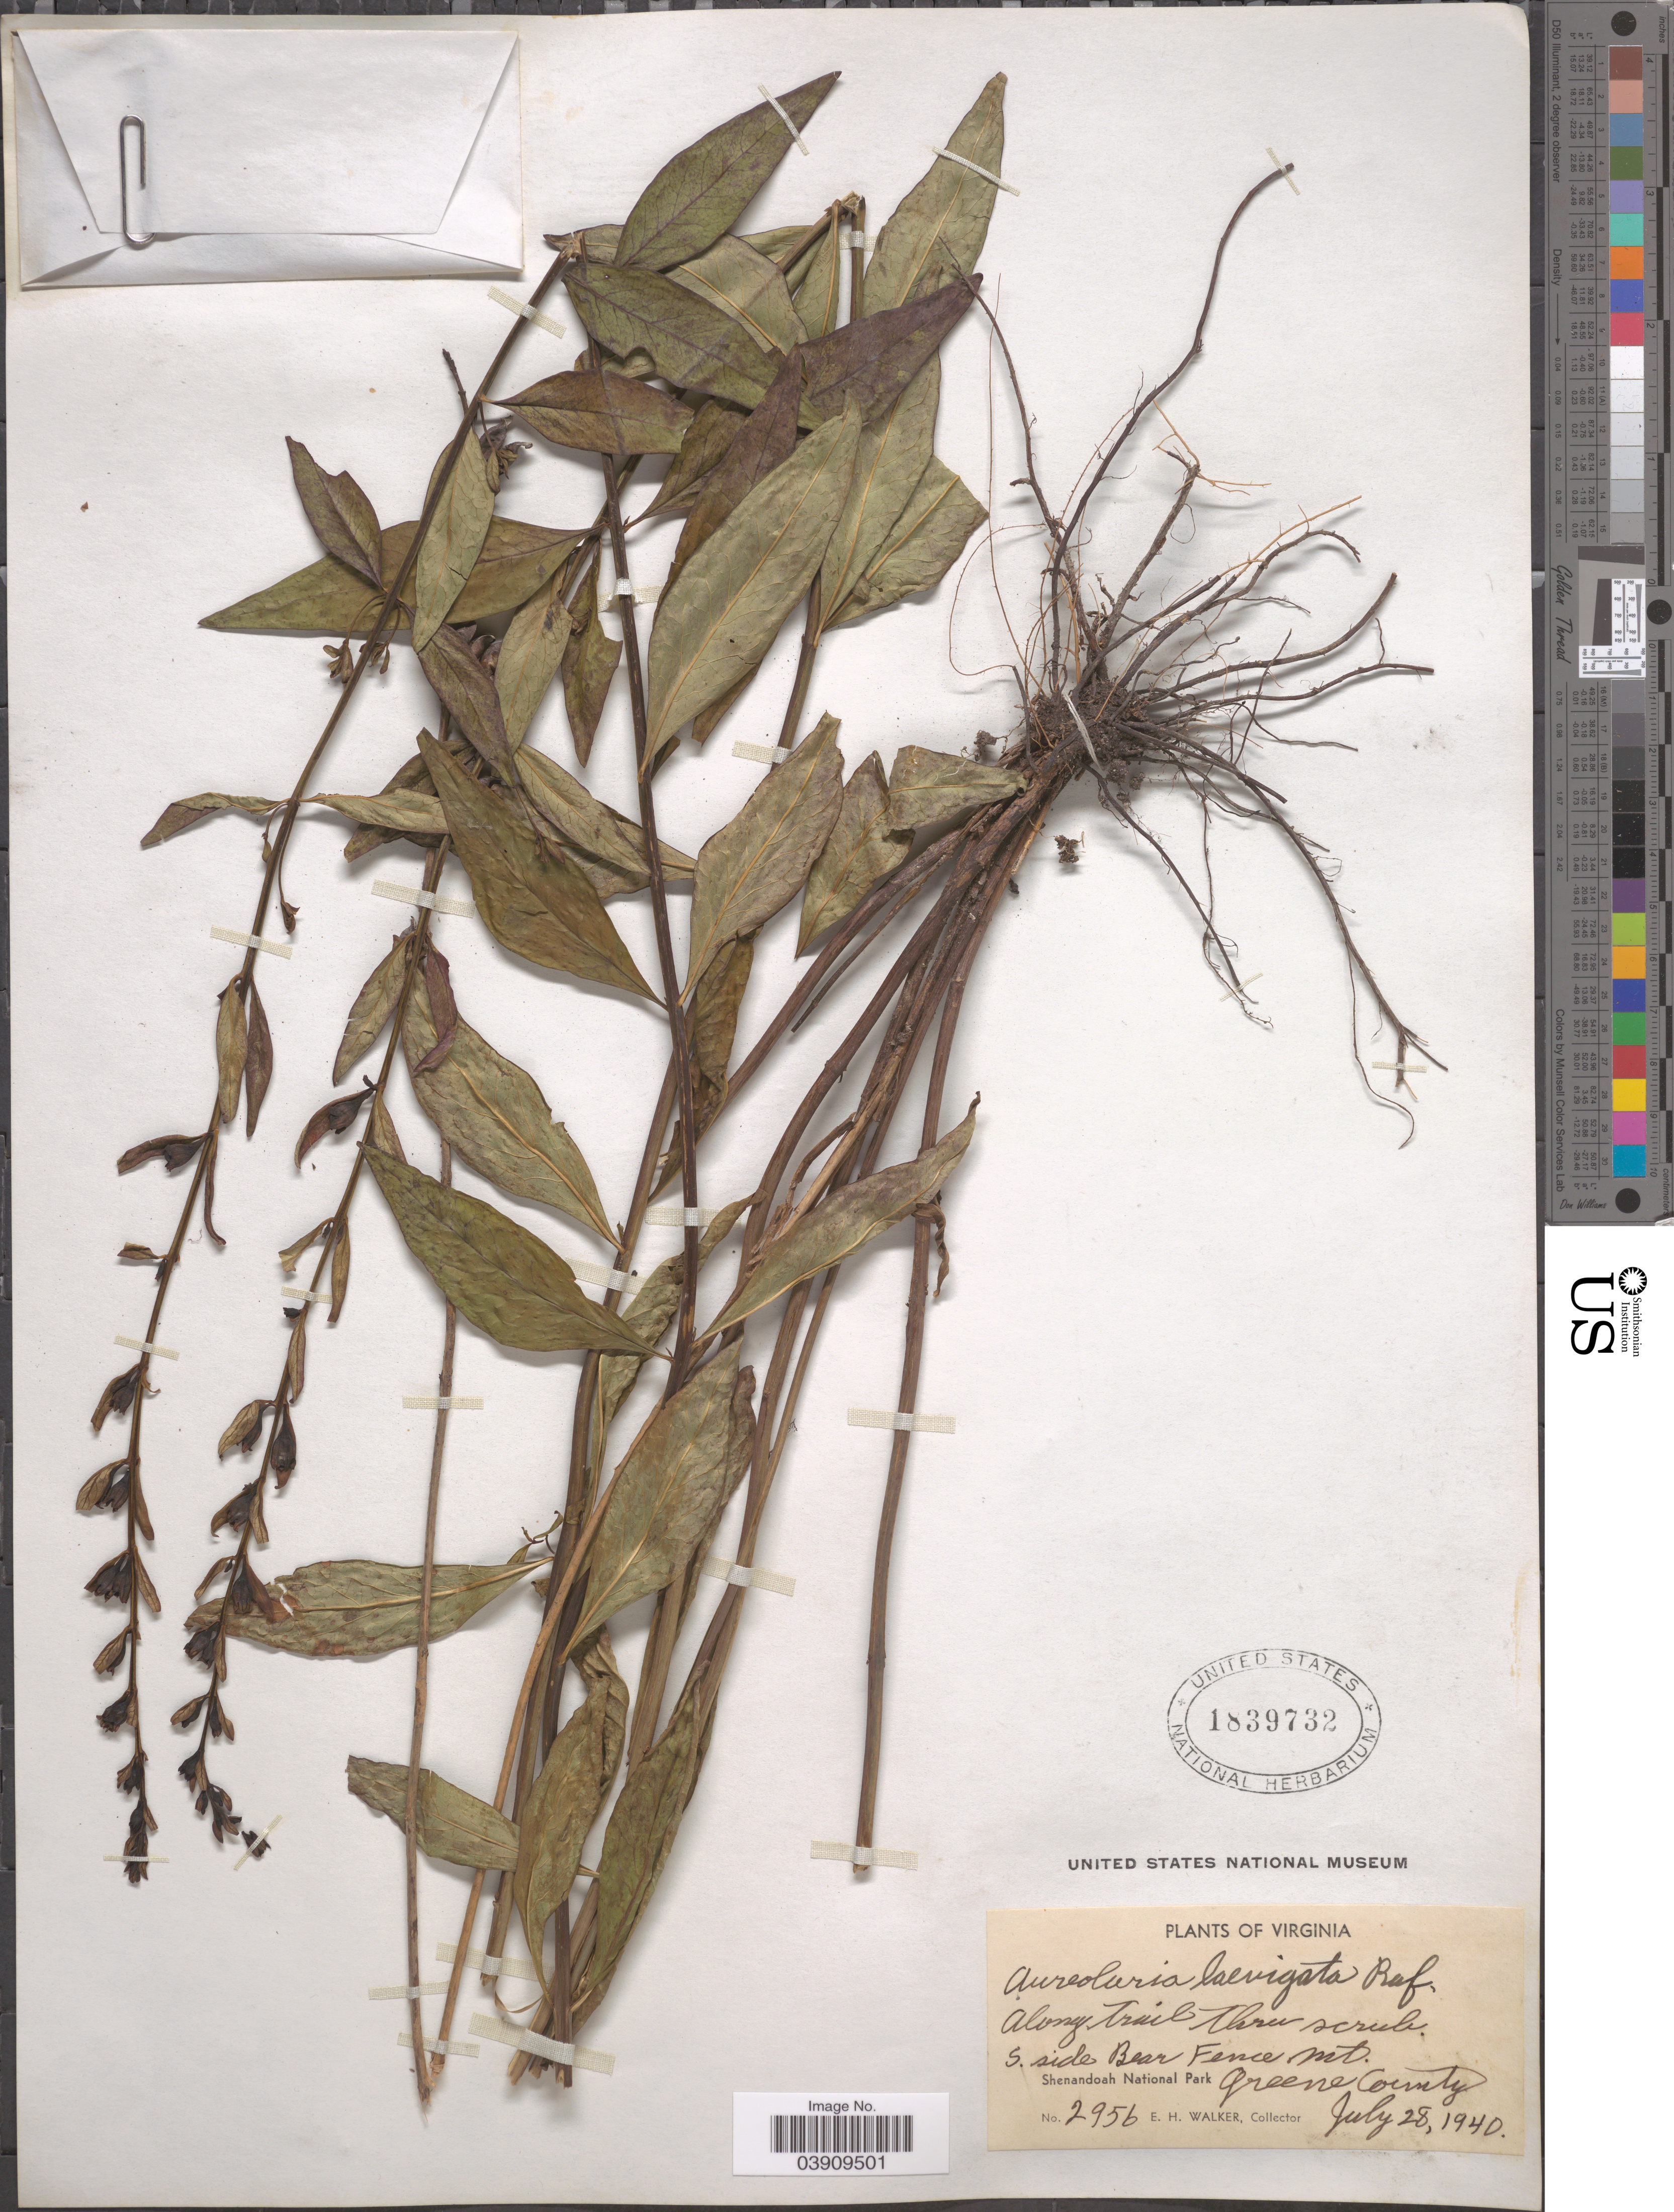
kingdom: Plantae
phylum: Tracheophyta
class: Magnoliopsida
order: Lamiales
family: Orobanchaceae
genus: Aureolaria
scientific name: Aureolaria laevigata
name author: (Raf.) Raf.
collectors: E. H. Walker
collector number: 2956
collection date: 1940-07-28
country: United States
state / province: Virginia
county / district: Greene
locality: Along trail thru scrub. S. side Bear Fence Mt. Shenandoah National Park, Greene County.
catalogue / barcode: US 1839732